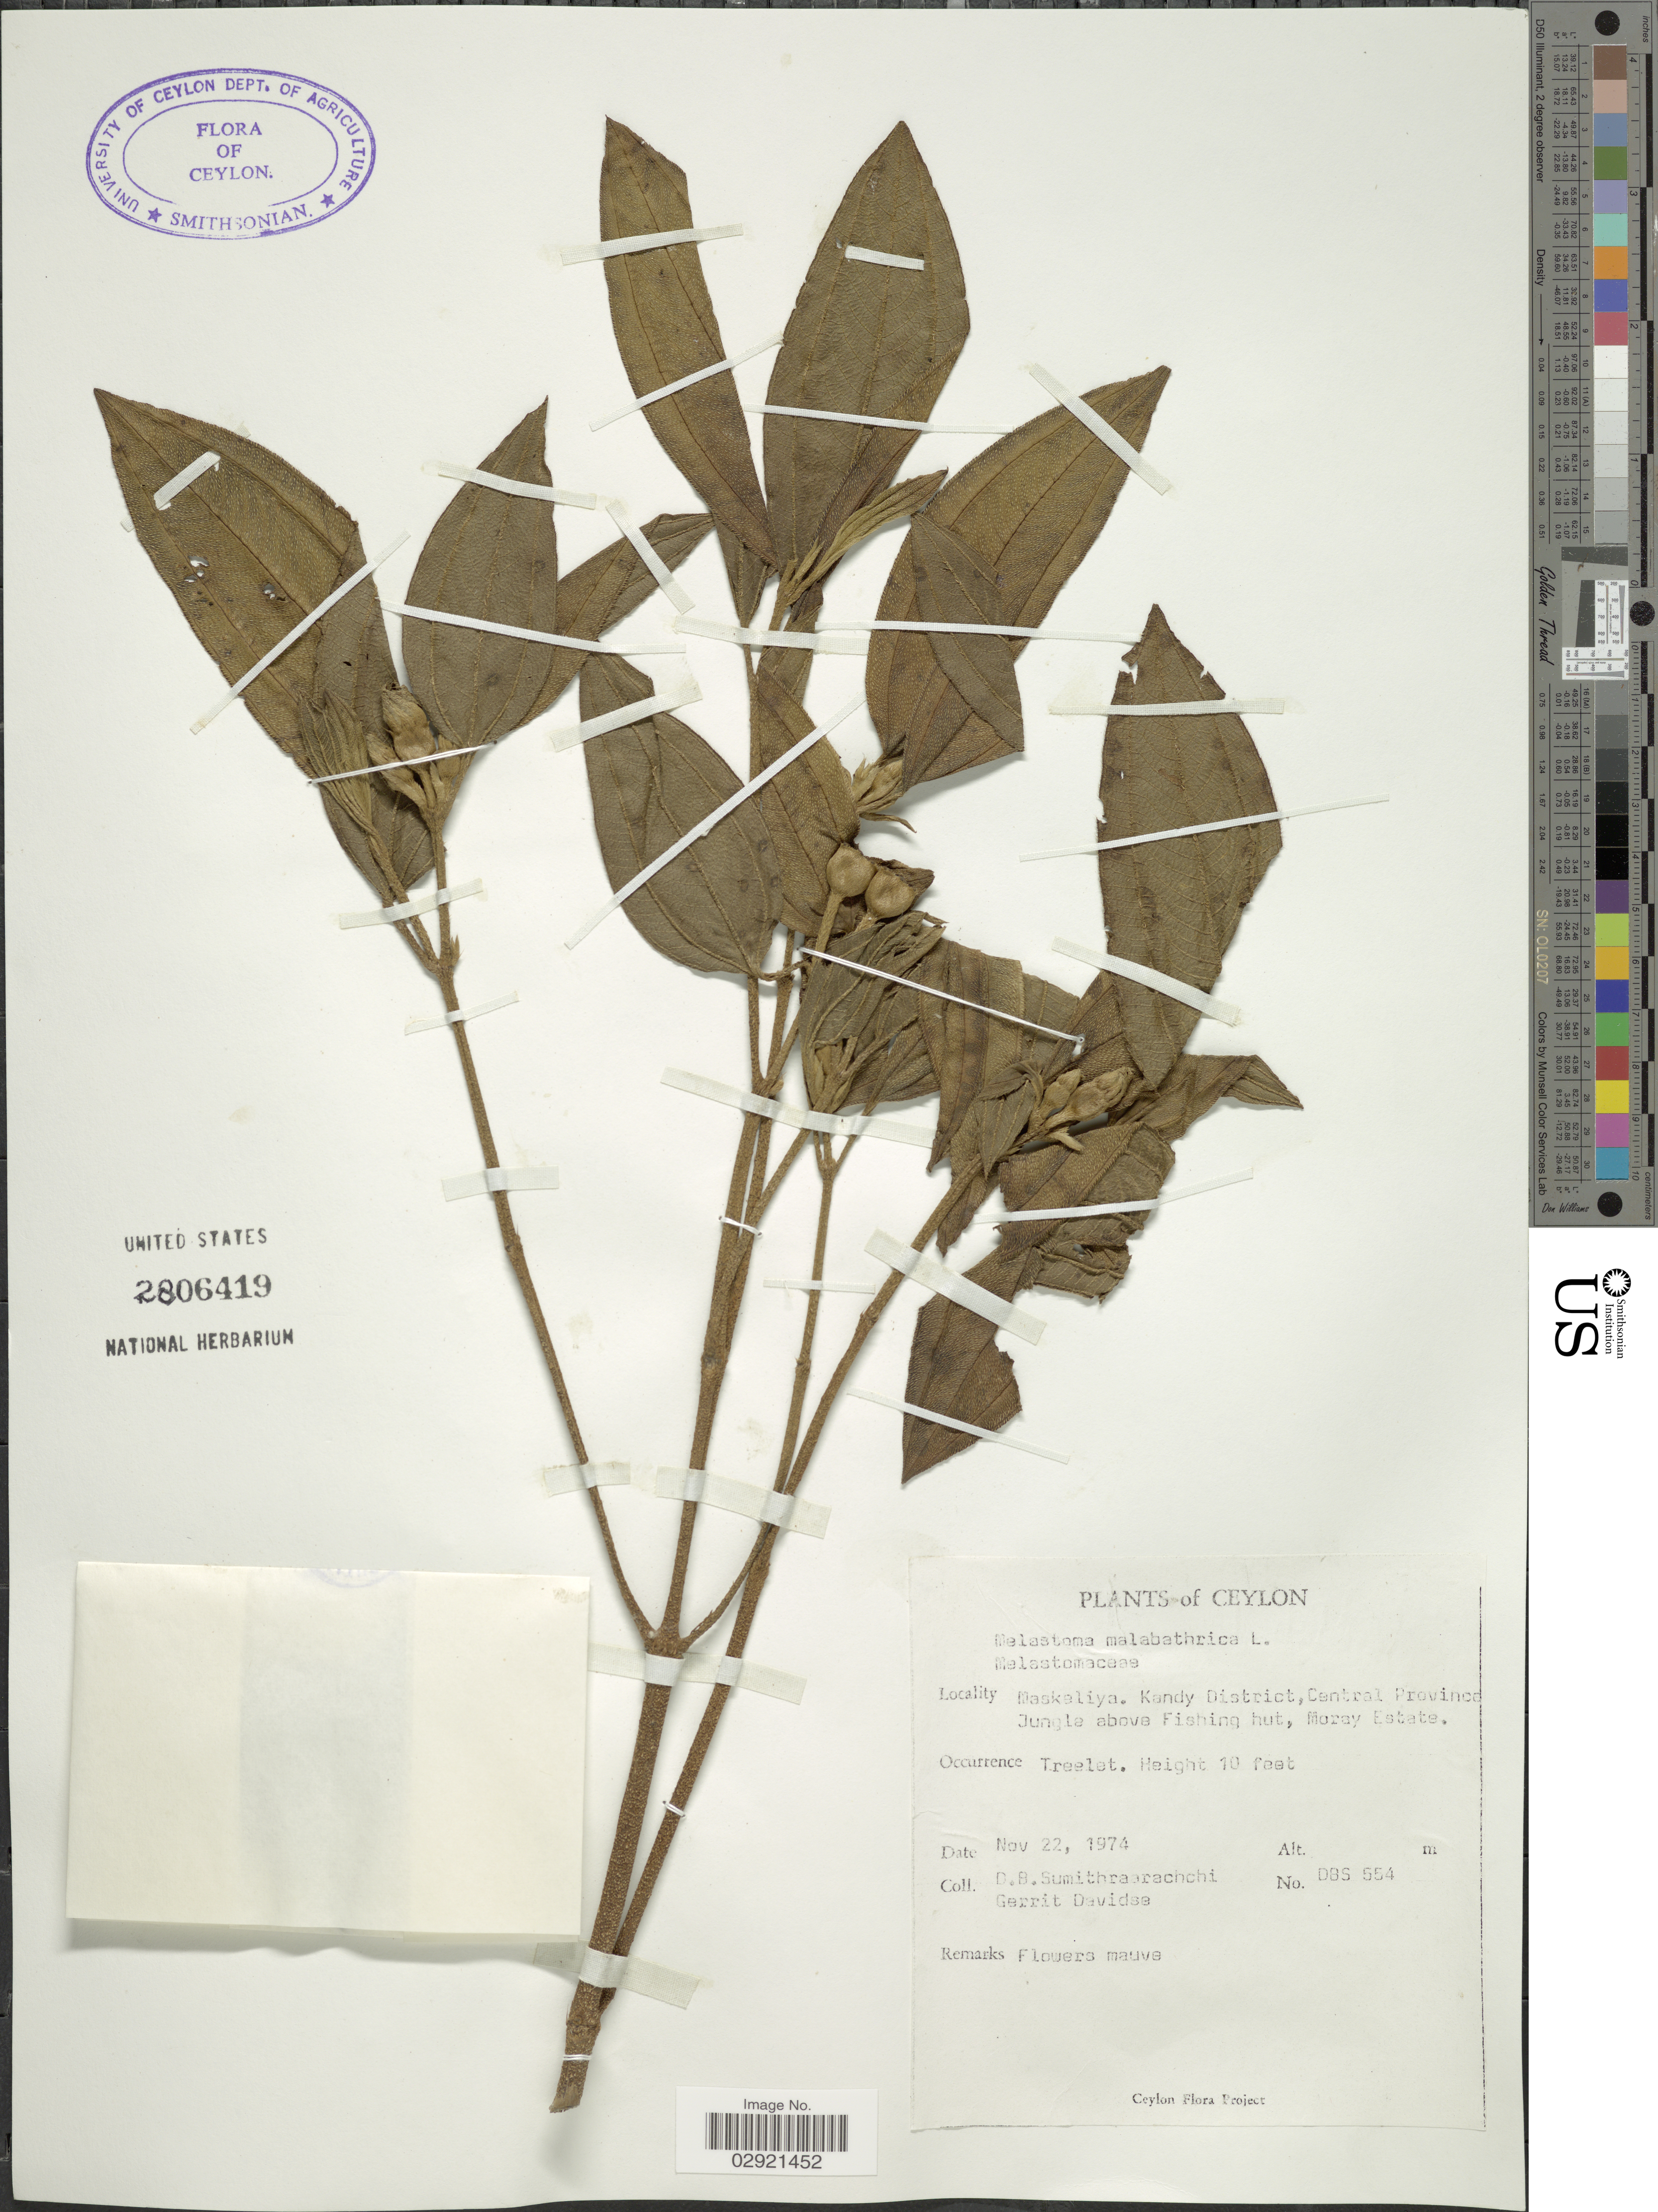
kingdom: Plantae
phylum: Tracheophyta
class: Magnoliopsida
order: Myrtales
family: Melastomataceae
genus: Melastoma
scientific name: Melastoma malabathricum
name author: L.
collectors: D. B. Sumithraarachchi & G. Davidse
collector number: DBS554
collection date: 1974-11-22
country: Sri Lanka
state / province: Central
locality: Ceylon. Maskeliya. Kandy District. Jungle above Fishing Hut, Moray Estate.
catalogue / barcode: US 2806419